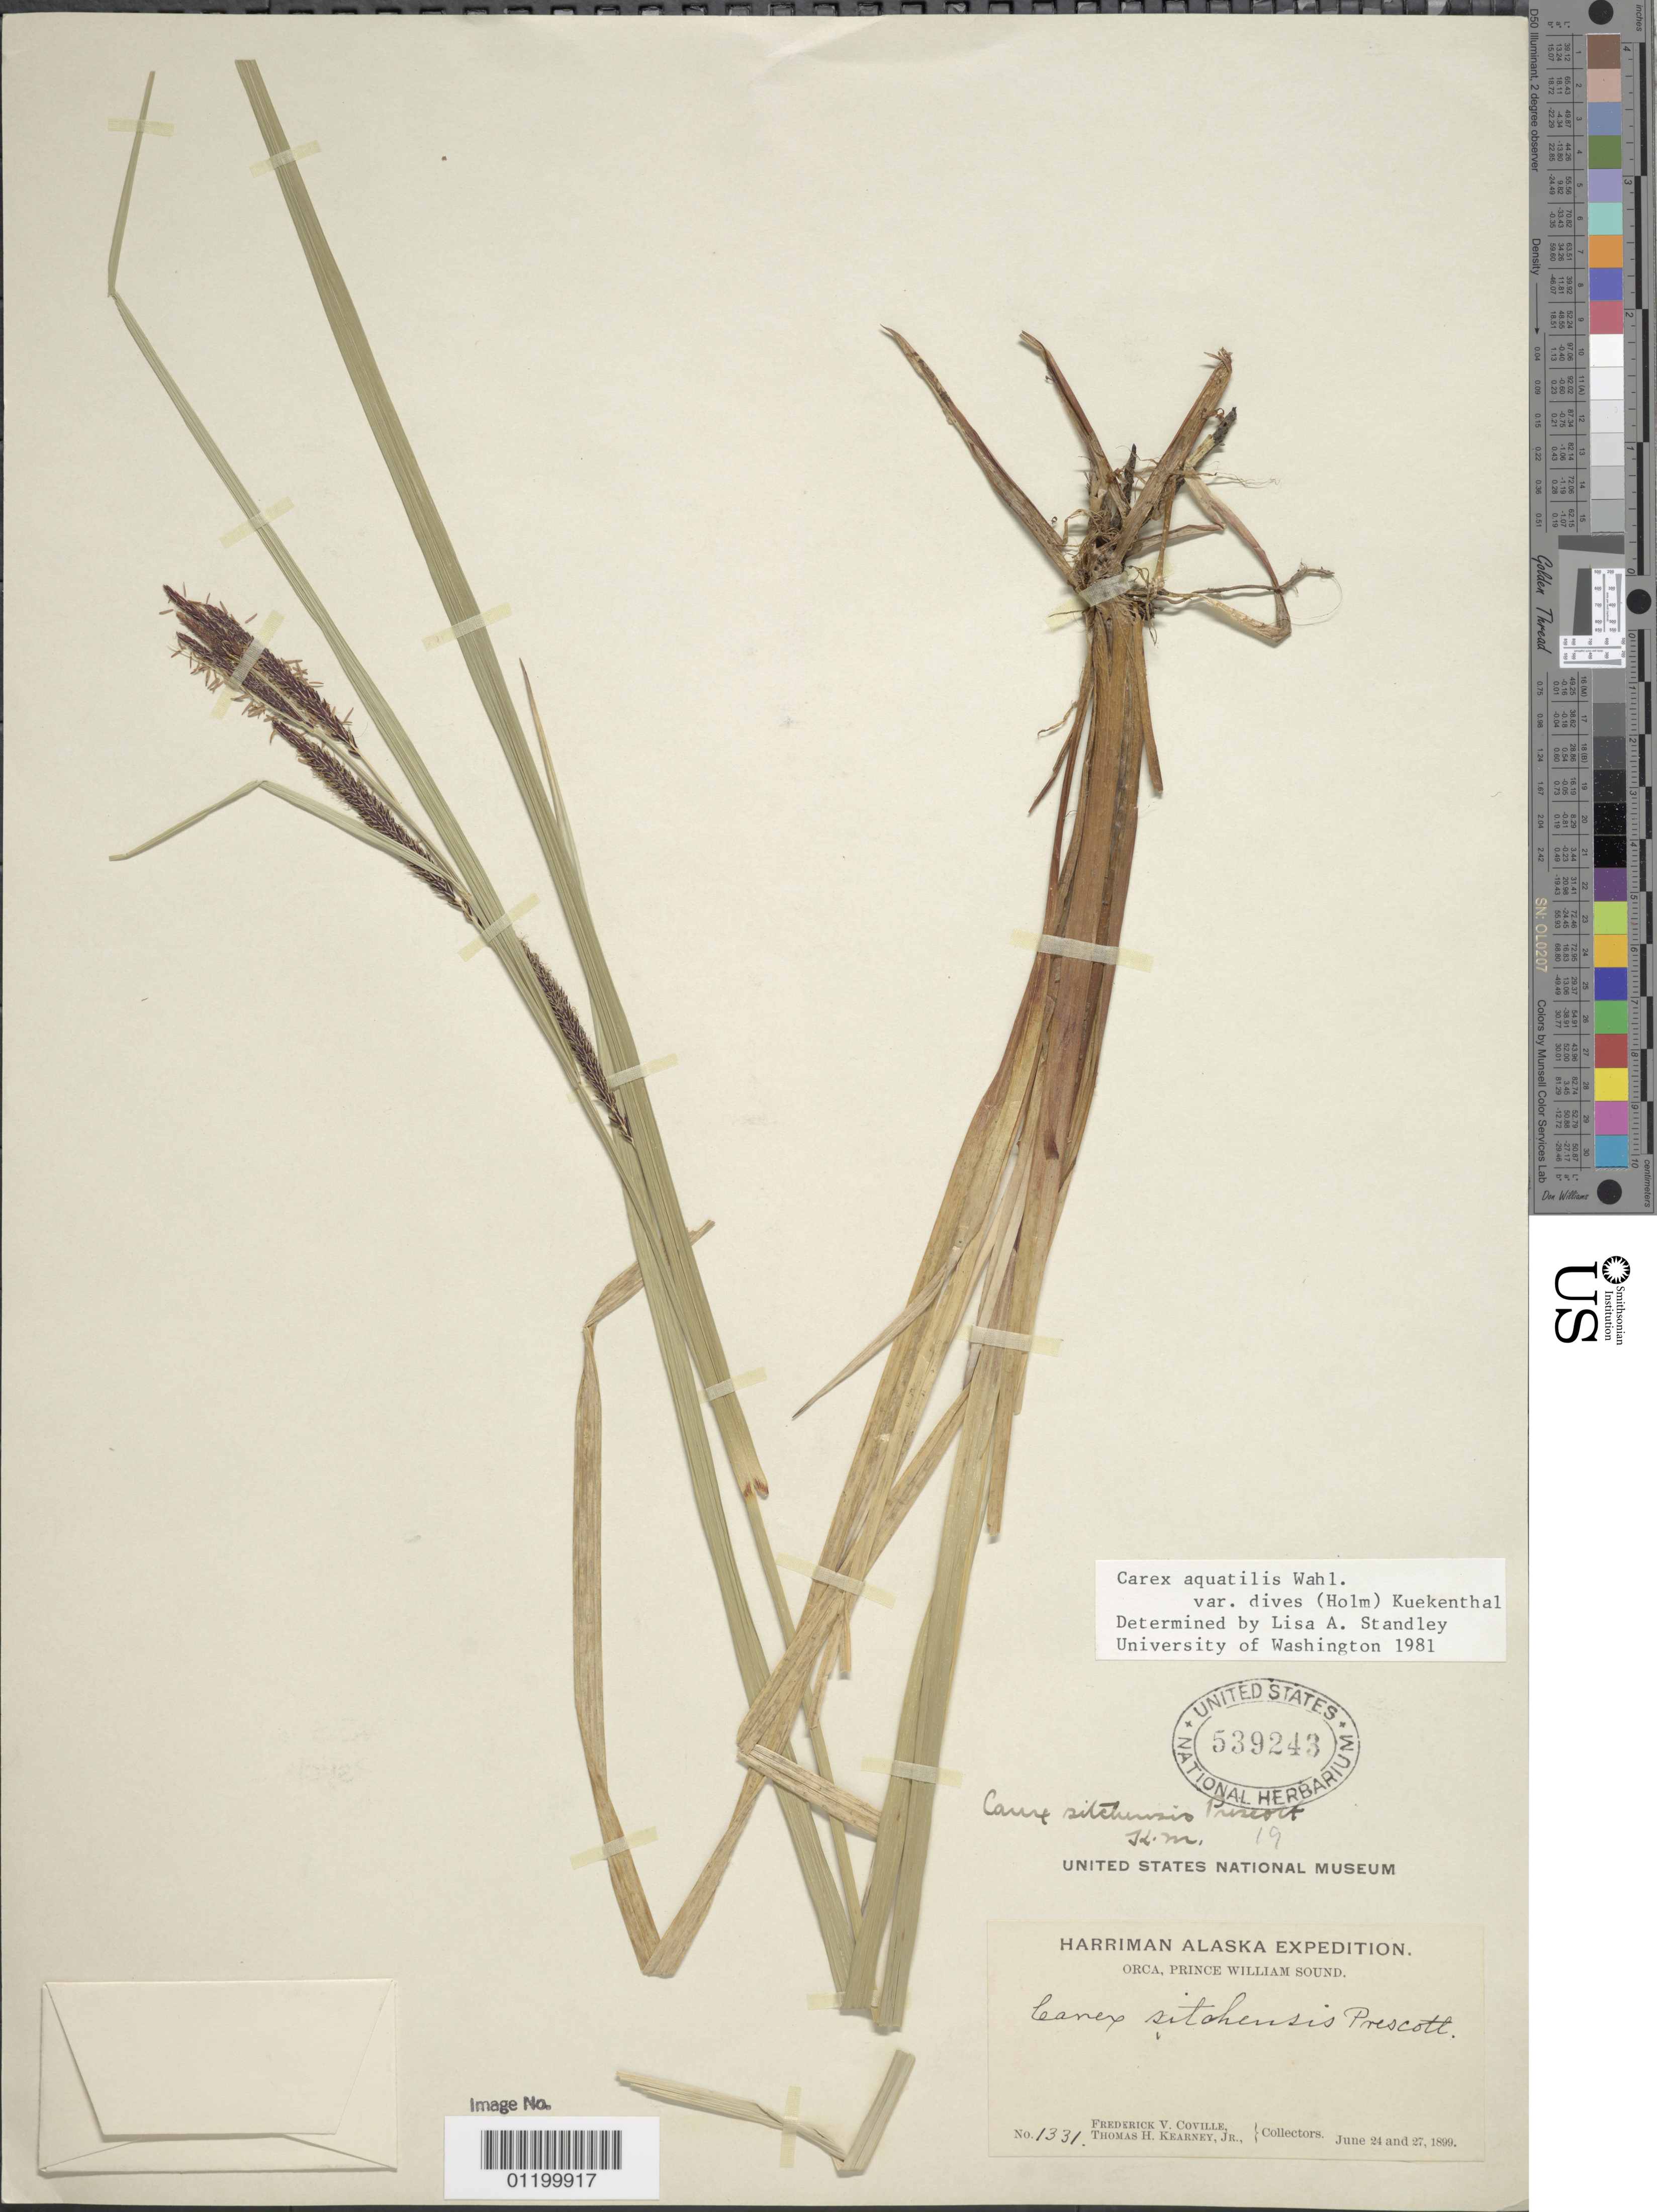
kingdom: Plantae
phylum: Tracheophyta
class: Liliopsida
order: Poales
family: Cyperaceae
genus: Carex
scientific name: Carex aquatilis var. dives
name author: (Holm) Kük.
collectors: F. V. Coville & T. H. Kearney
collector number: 1331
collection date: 1899-06-24/1899-06-27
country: United States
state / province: Alaska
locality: Orca, Prince William Sound.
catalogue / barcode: US 539243